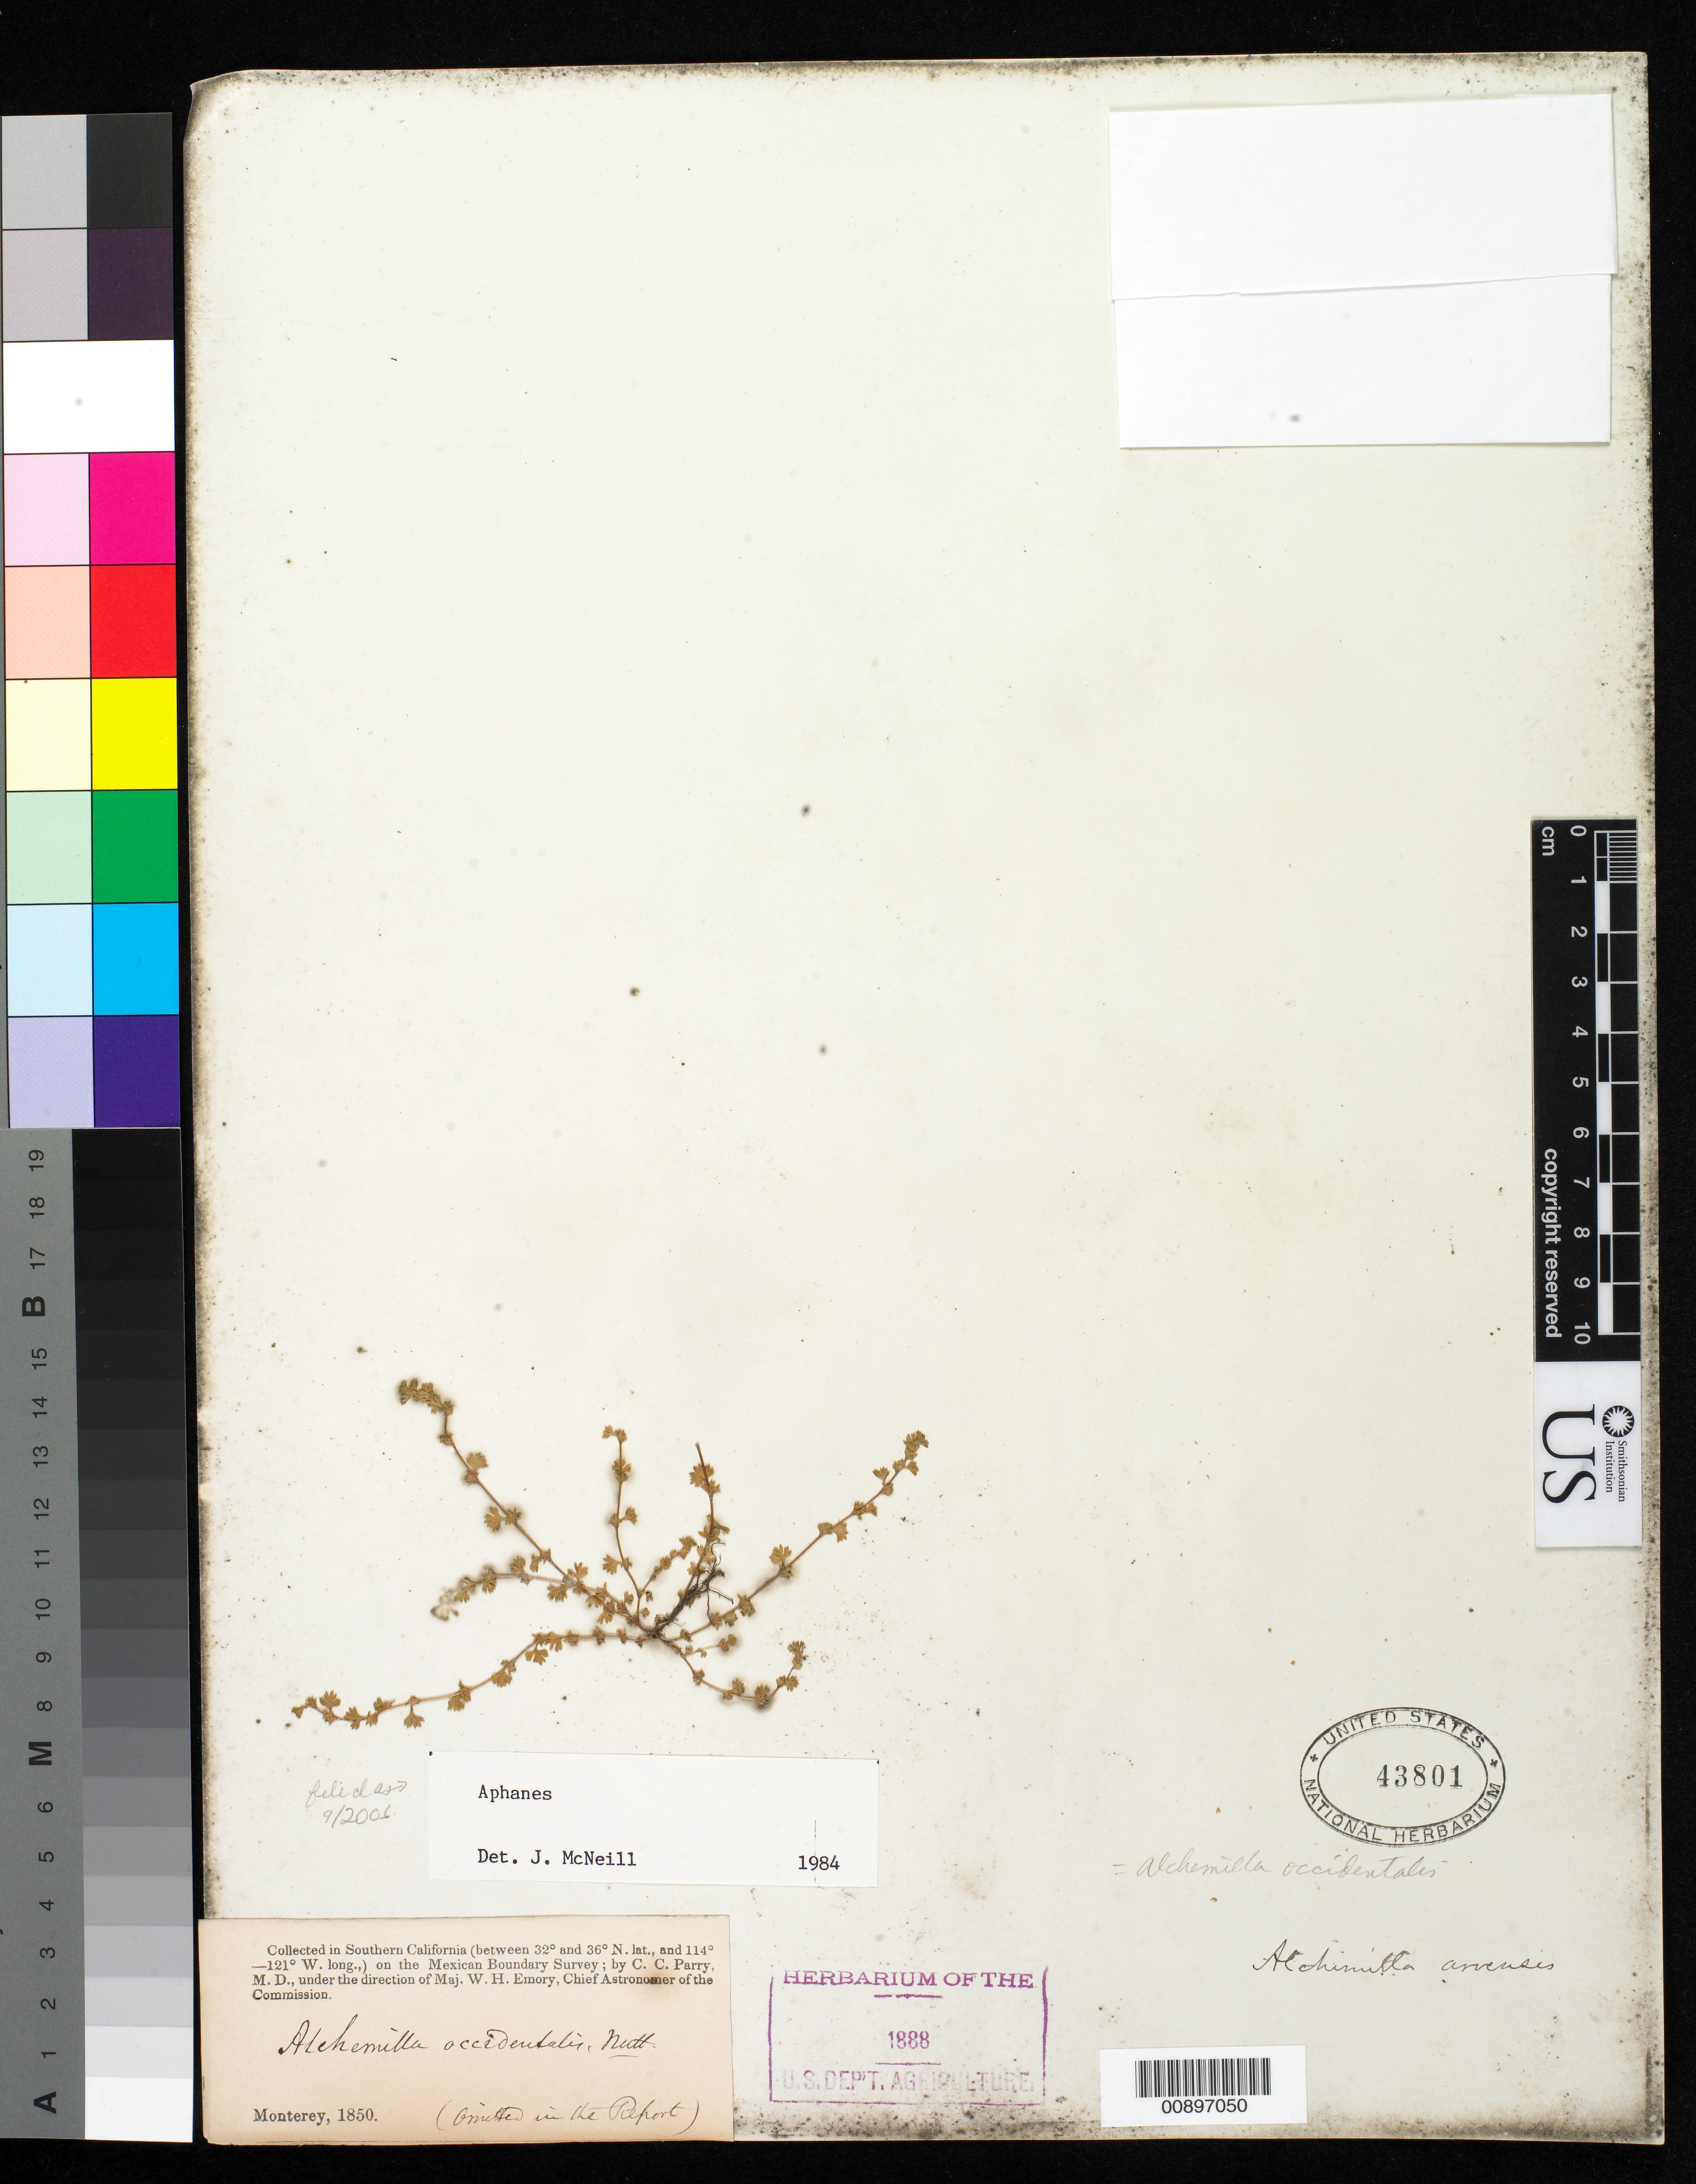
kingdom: Plantae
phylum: Tracheophyta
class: Magnoliopsida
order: Rosales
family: Rosaceae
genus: Aphanes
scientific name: Aphanes occidentalis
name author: (Nutt.) Rydb.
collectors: C. C. Parry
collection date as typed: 1850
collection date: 1850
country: United States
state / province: California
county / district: Monterey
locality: Monterey, Southern California.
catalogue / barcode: US 43801